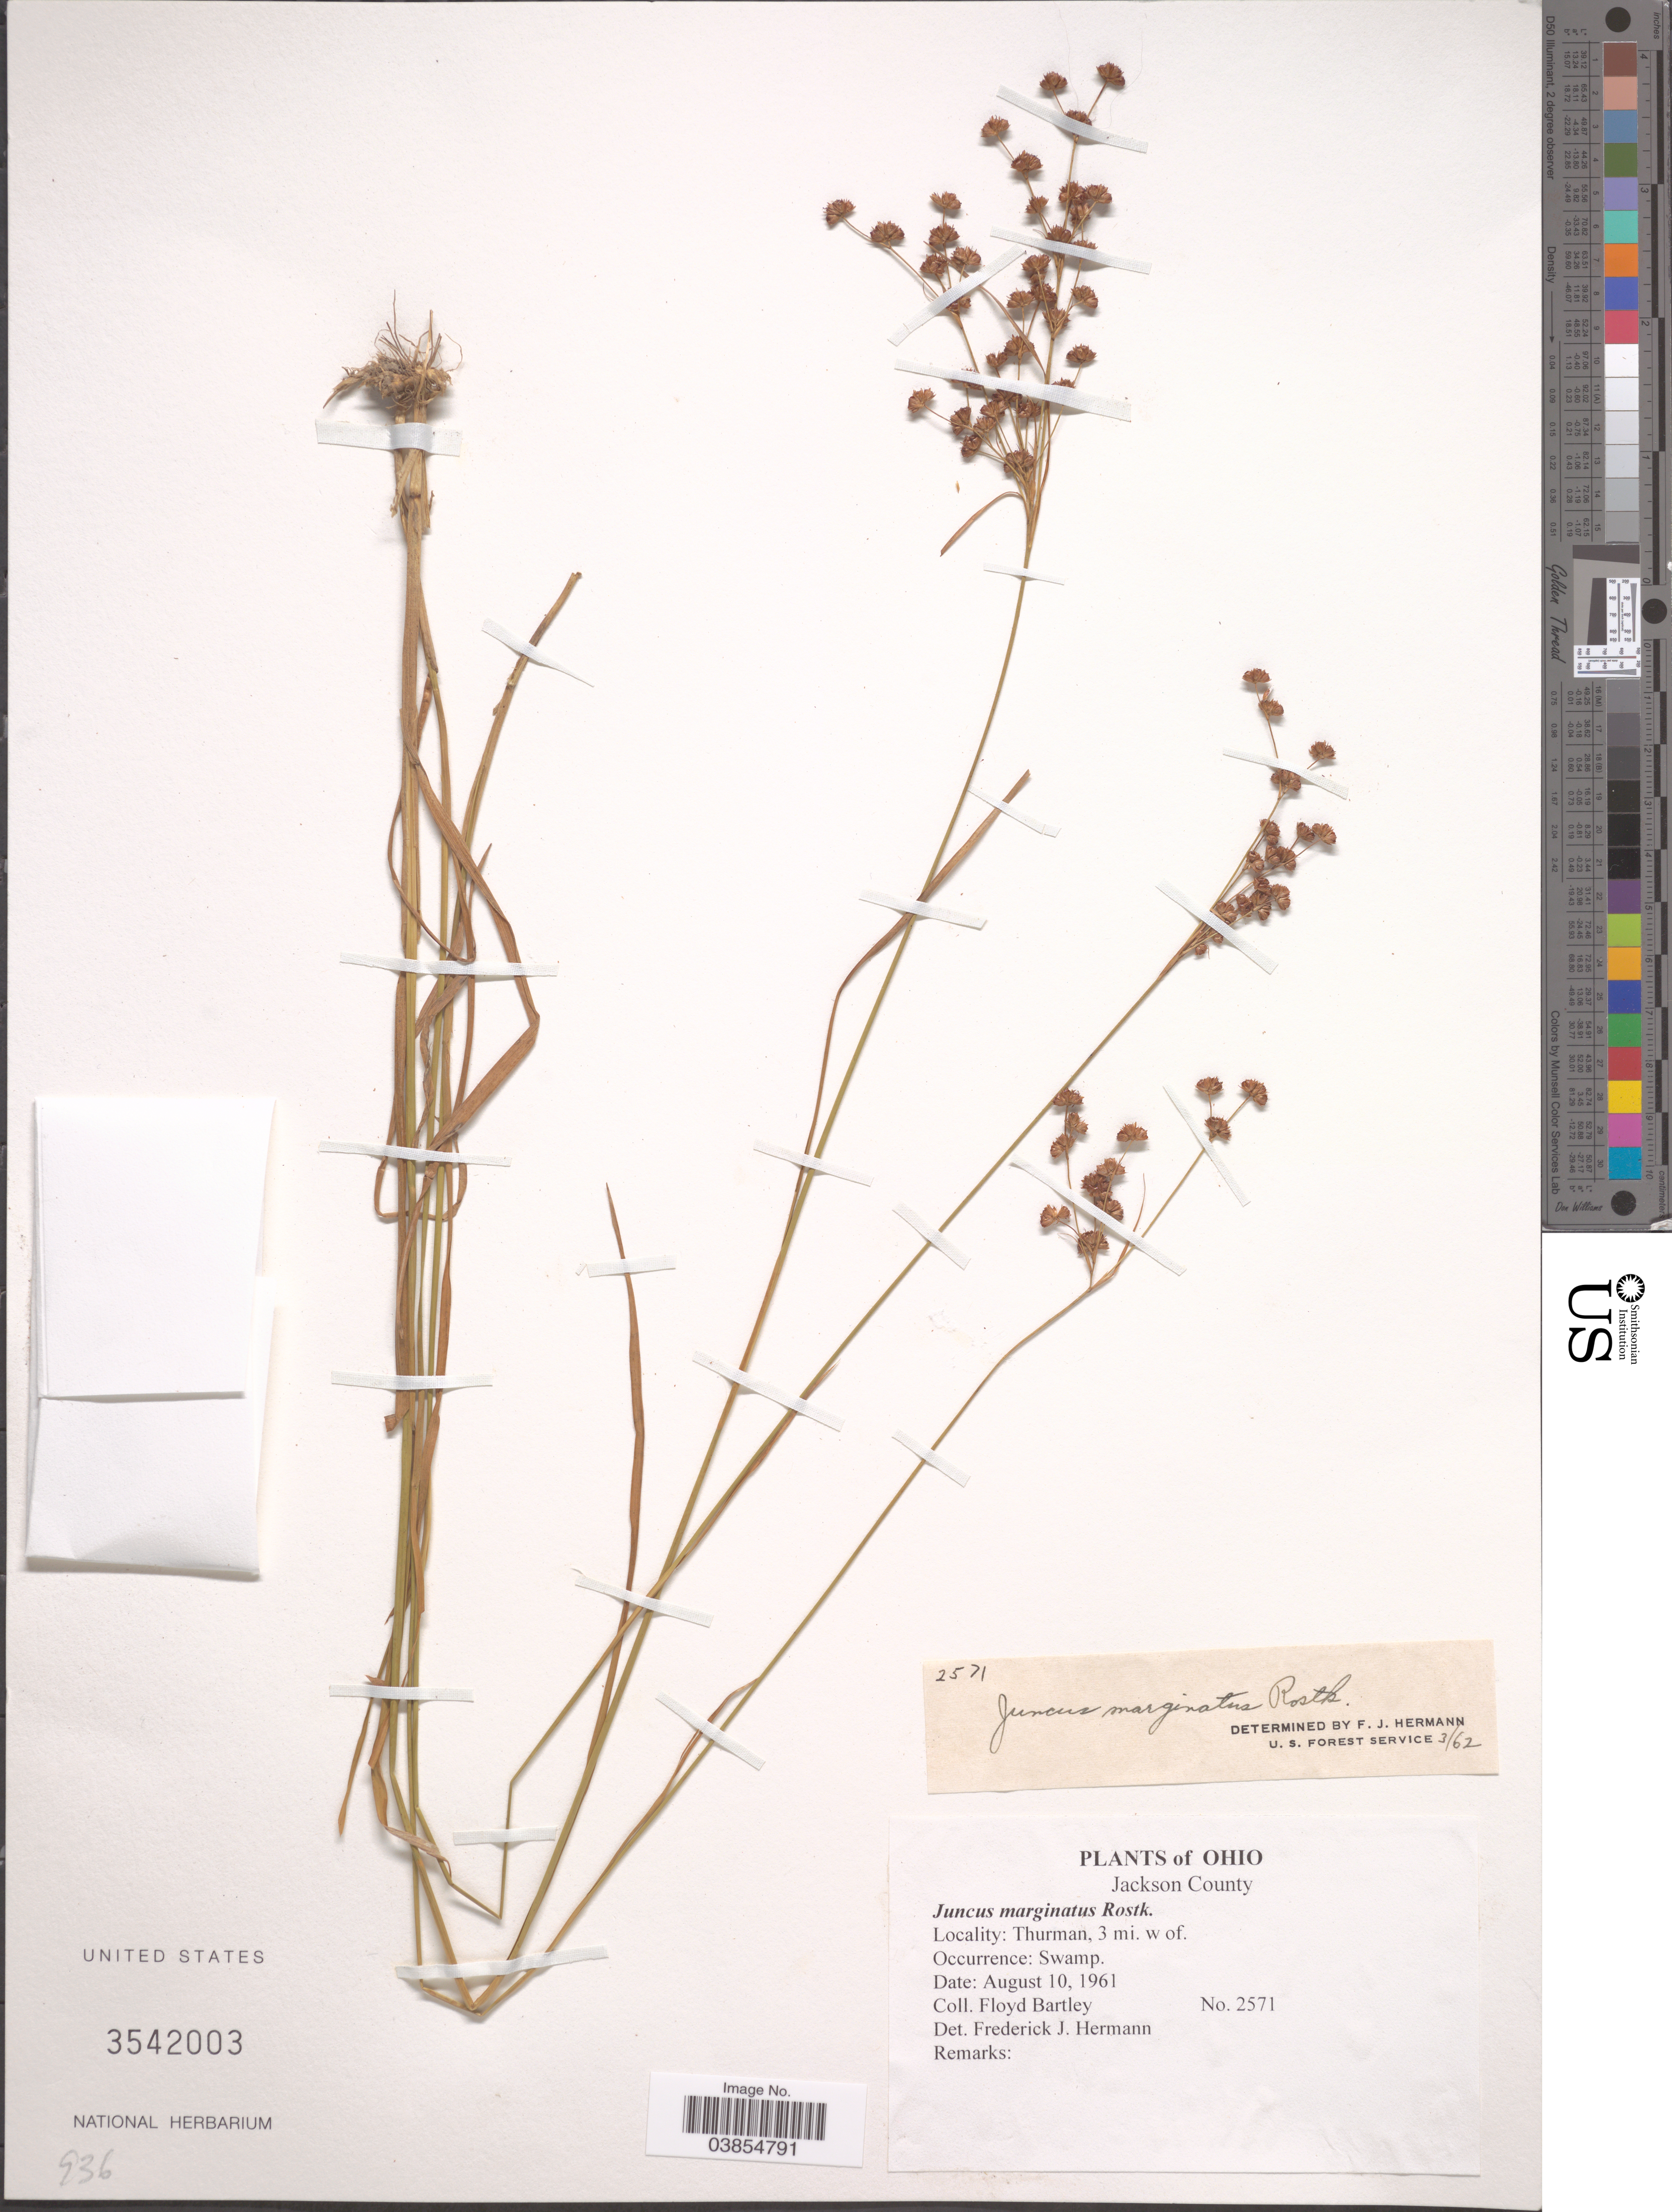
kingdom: Plantae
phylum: Tracheophyta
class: Liliopsida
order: Poales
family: Juncaceae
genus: Juncus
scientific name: Juncus marginatus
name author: Rostk.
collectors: F. Bartley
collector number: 2571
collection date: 1961-08-10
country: United States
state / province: Ohio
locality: Jackson County. Thurman, 3 mi. w of.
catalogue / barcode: US 3542003